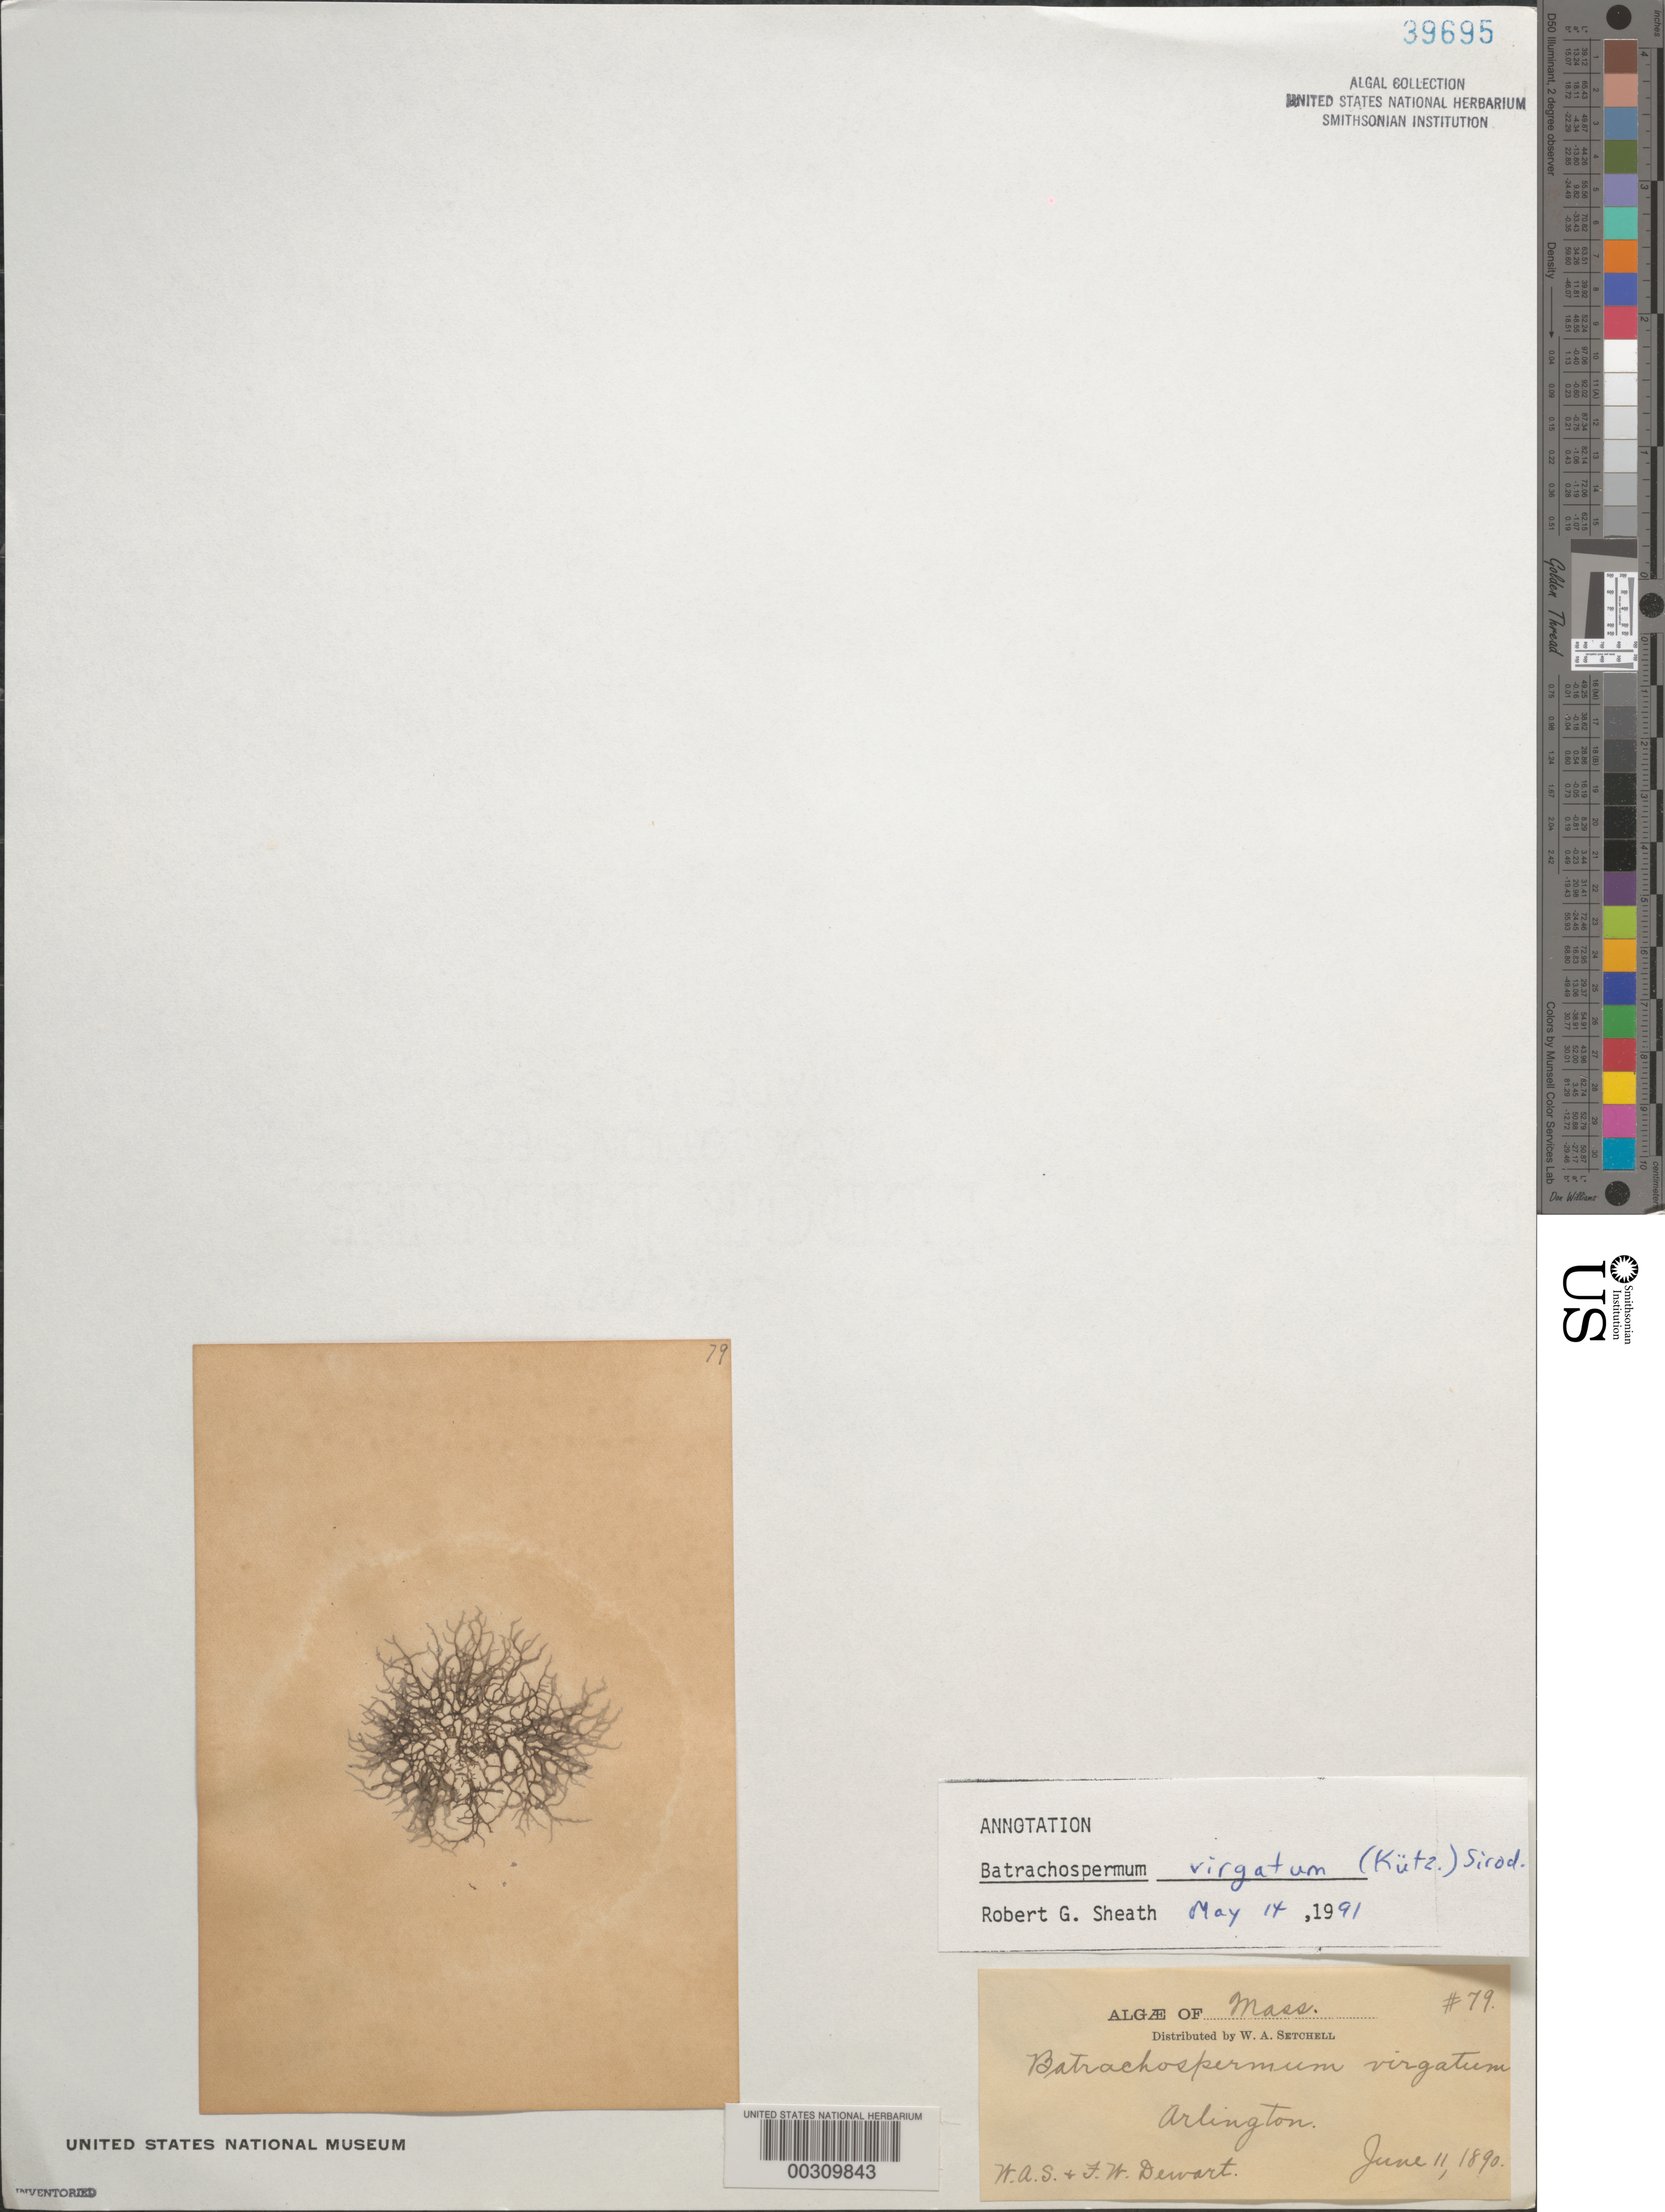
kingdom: Plantae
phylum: Rhodophyta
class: Florideophyceae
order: Batrachospermales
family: Batrachospermaceae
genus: Batrachospermum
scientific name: Batrachospermum helminthosum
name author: Sirodot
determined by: Algae name updating Project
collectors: W. Setchell & F. Dewart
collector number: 79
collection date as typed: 11 Jun 1890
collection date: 1890-06-11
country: United States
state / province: Massachusetts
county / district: Middlesex County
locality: Arlington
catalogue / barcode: US 39695